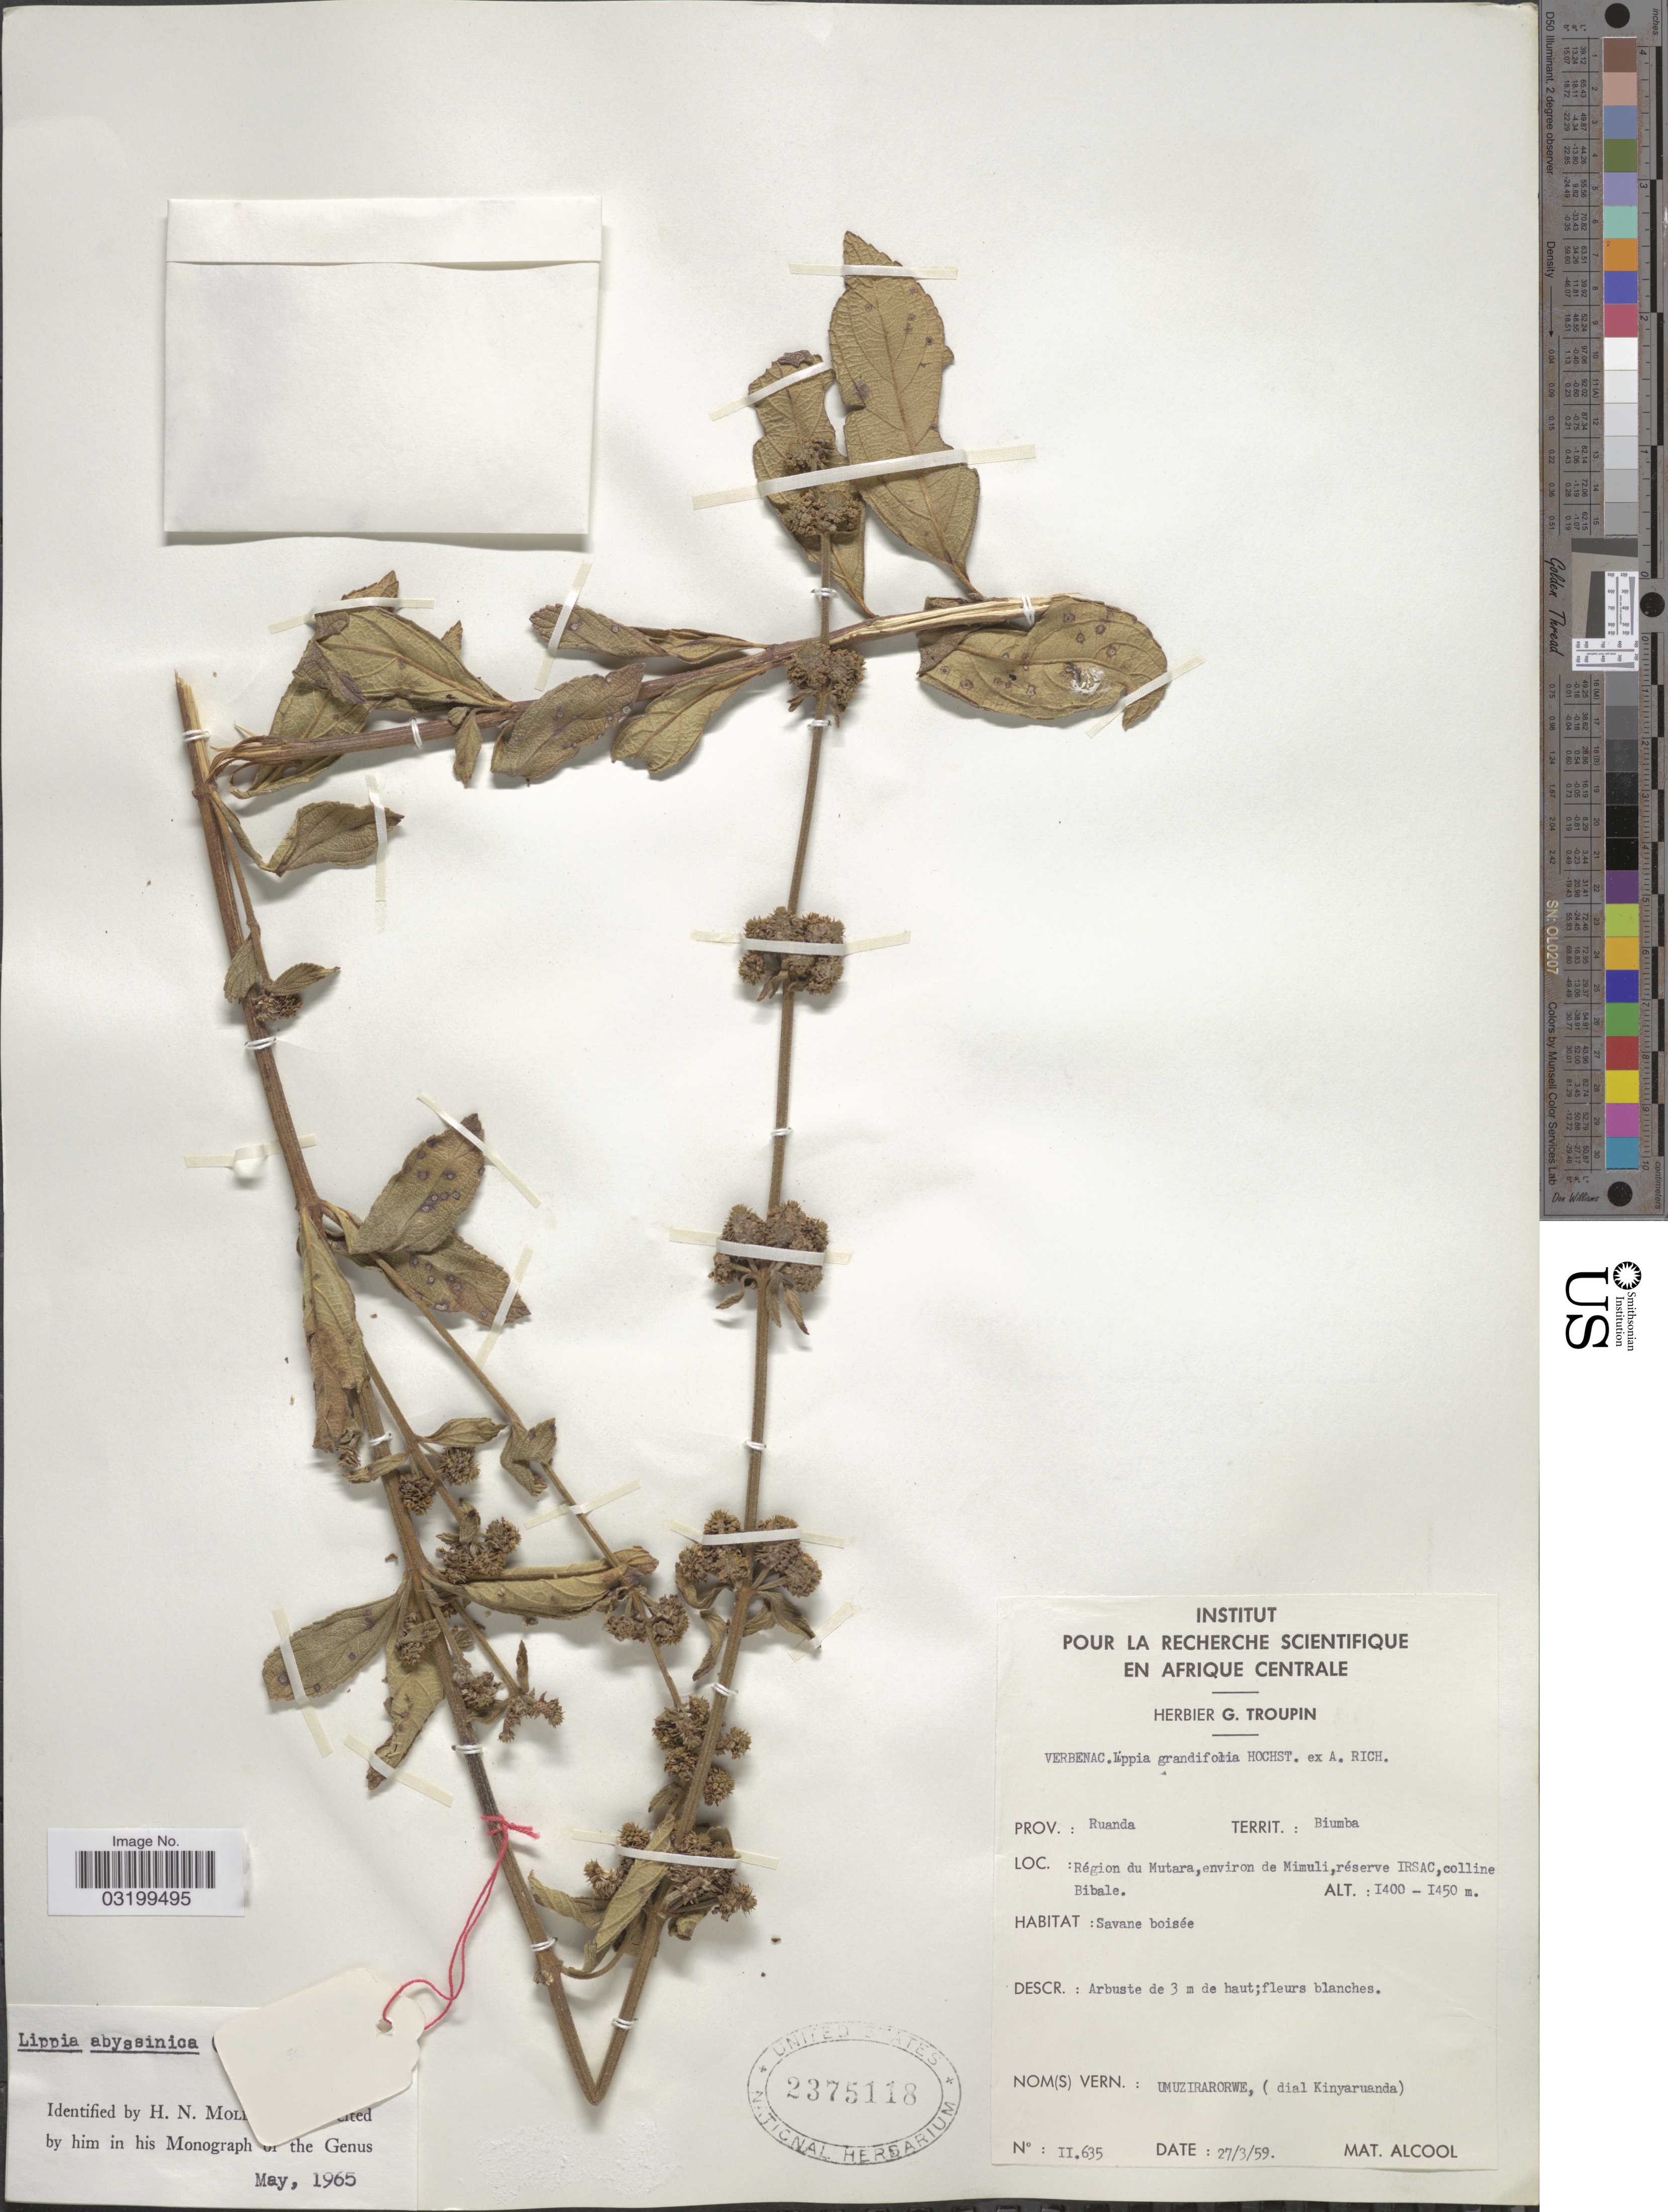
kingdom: Plantae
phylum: Tracheophyta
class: Magnoliopsida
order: Lamiales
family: Verbenaceae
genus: Lippia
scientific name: Lippia abyssinica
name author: (Otto & A. Dietr.) Cufod.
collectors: ex herb. G. Troupin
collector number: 11635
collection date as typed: Transcribed d/m/y: 27/3/59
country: Rwanda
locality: Prov.: Ruanda. Territ.: Biumba. Région du Mutura, environ de Mimuli, réserve IRSAC, colline Bibale.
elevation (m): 1400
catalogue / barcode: US 2375118